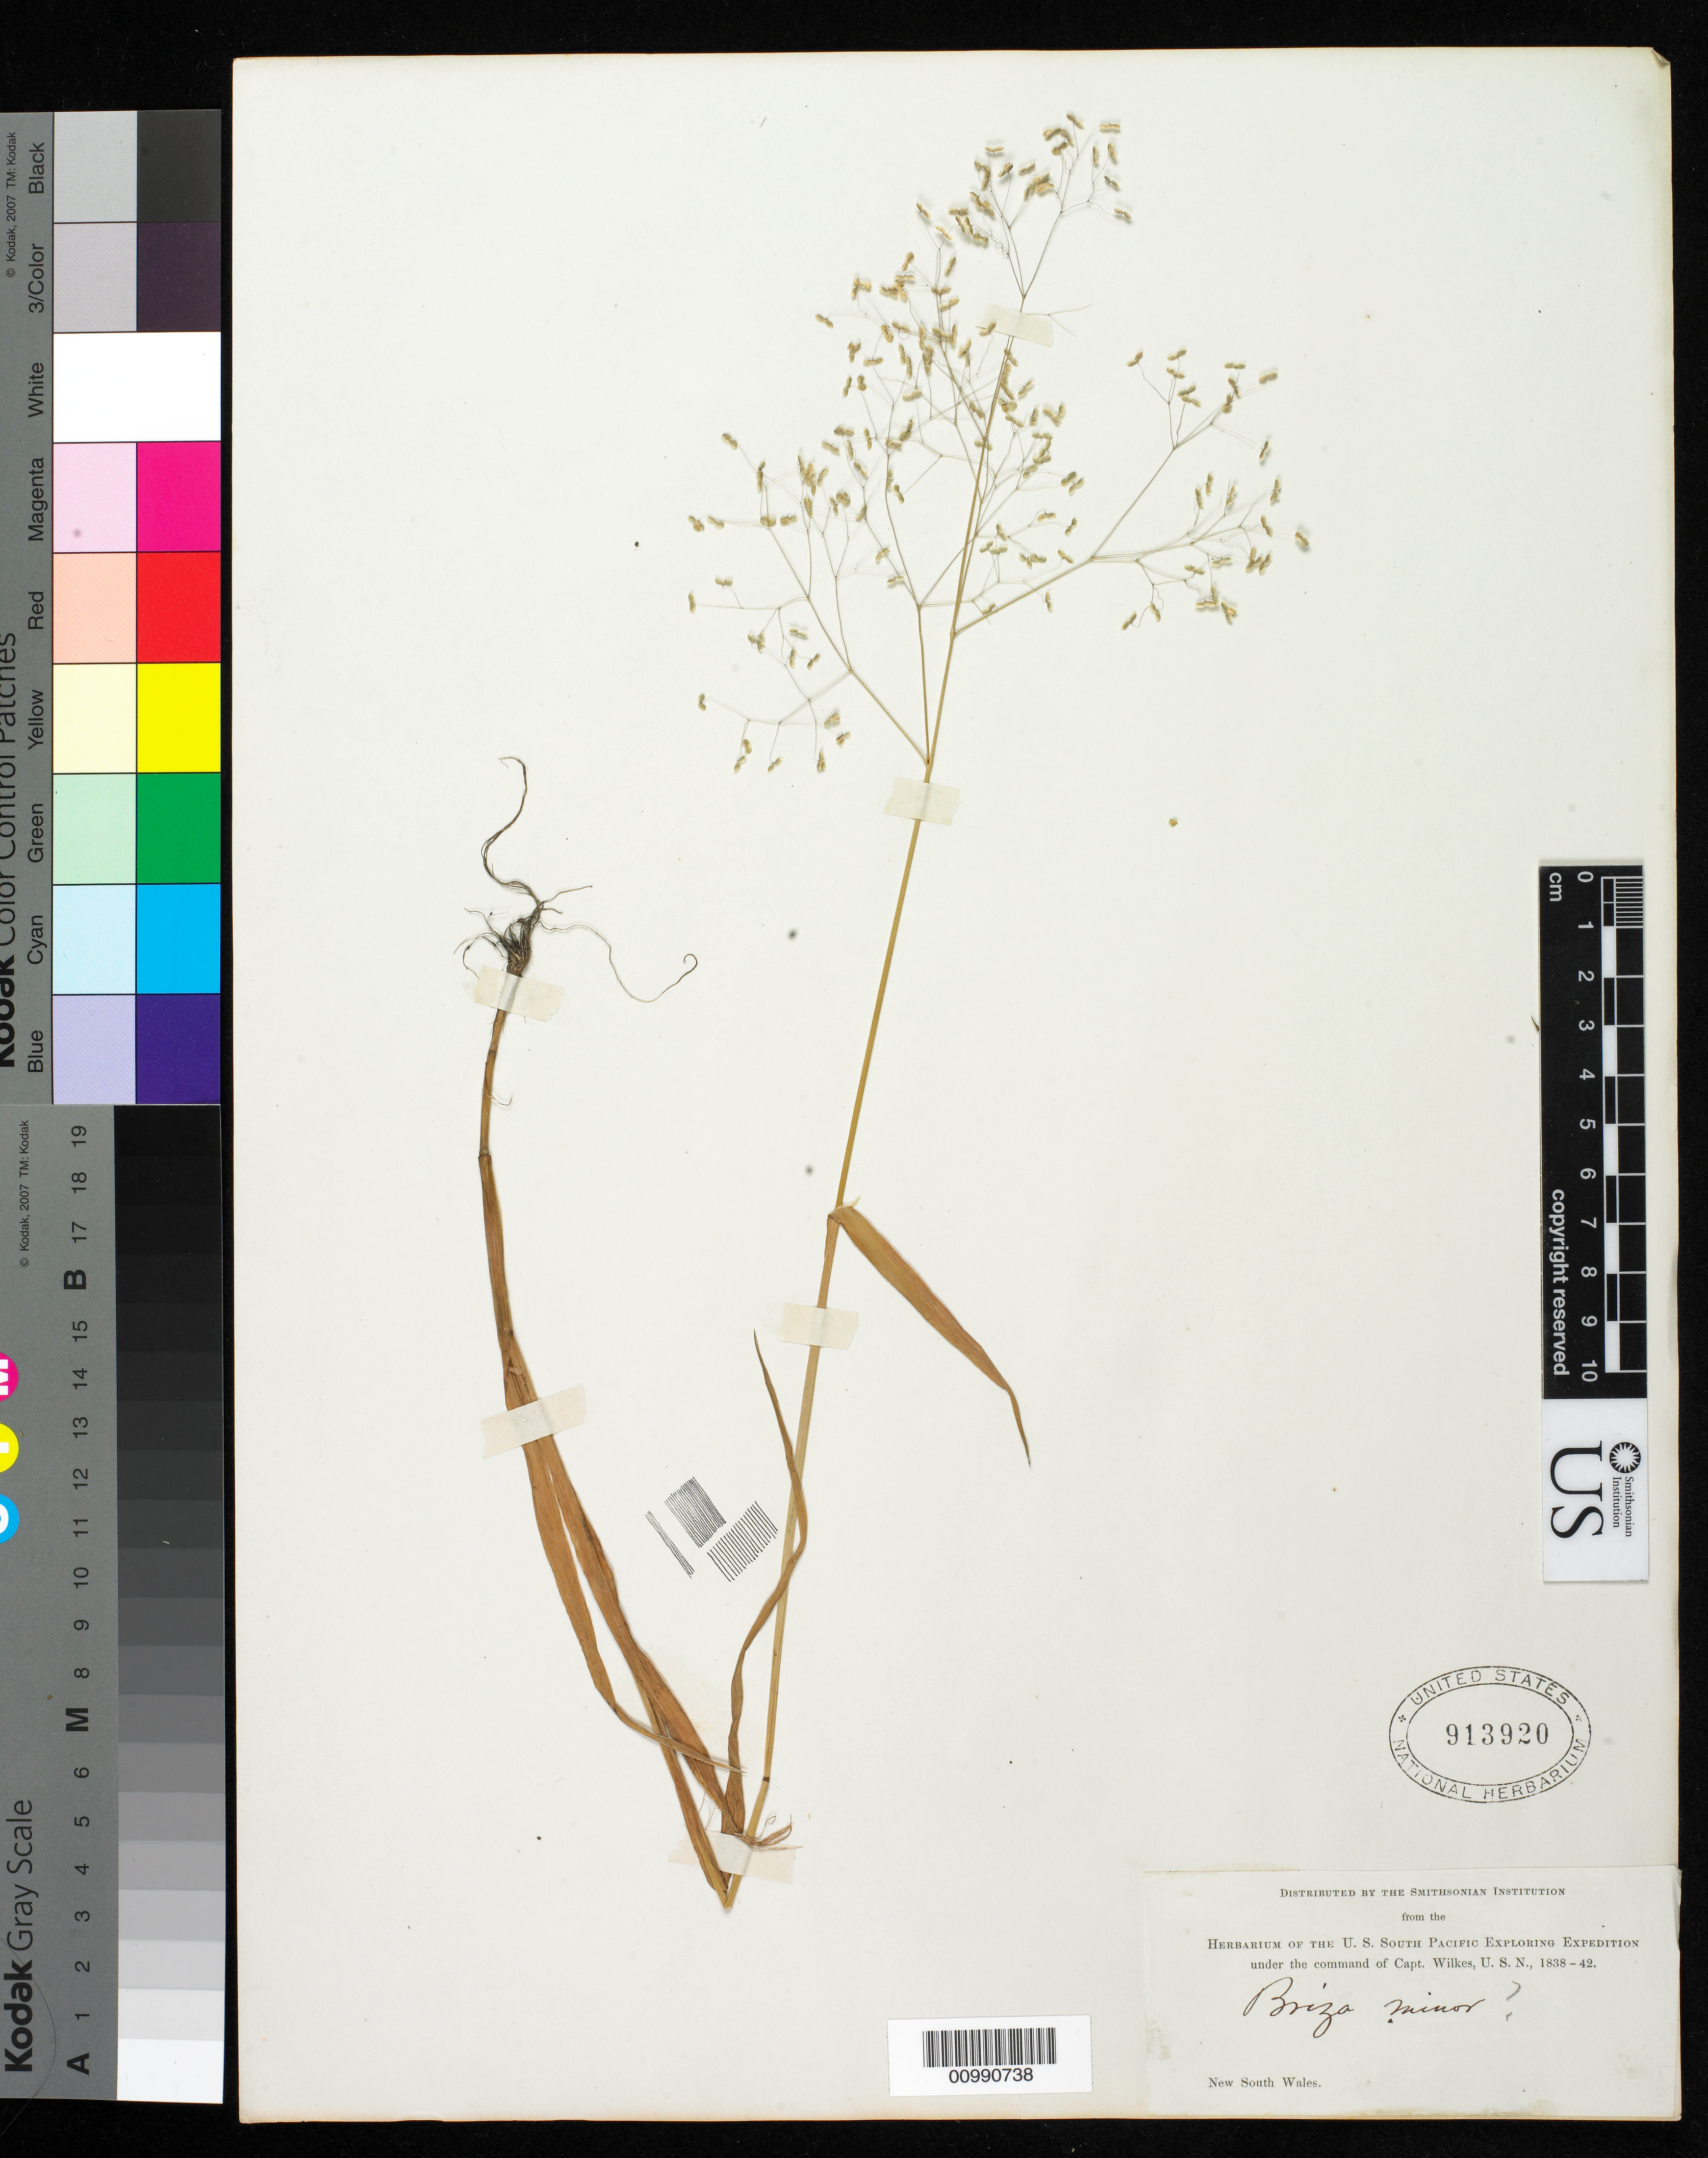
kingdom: Plantae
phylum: Tracheophyta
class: Liliopsida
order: Poales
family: Poaceae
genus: Briza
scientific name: Briza minor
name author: L.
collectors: Wilkes Explor. Exped.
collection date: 1838/1842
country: Australia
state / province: New South Wales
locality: New South Wales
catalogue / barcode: US 913920